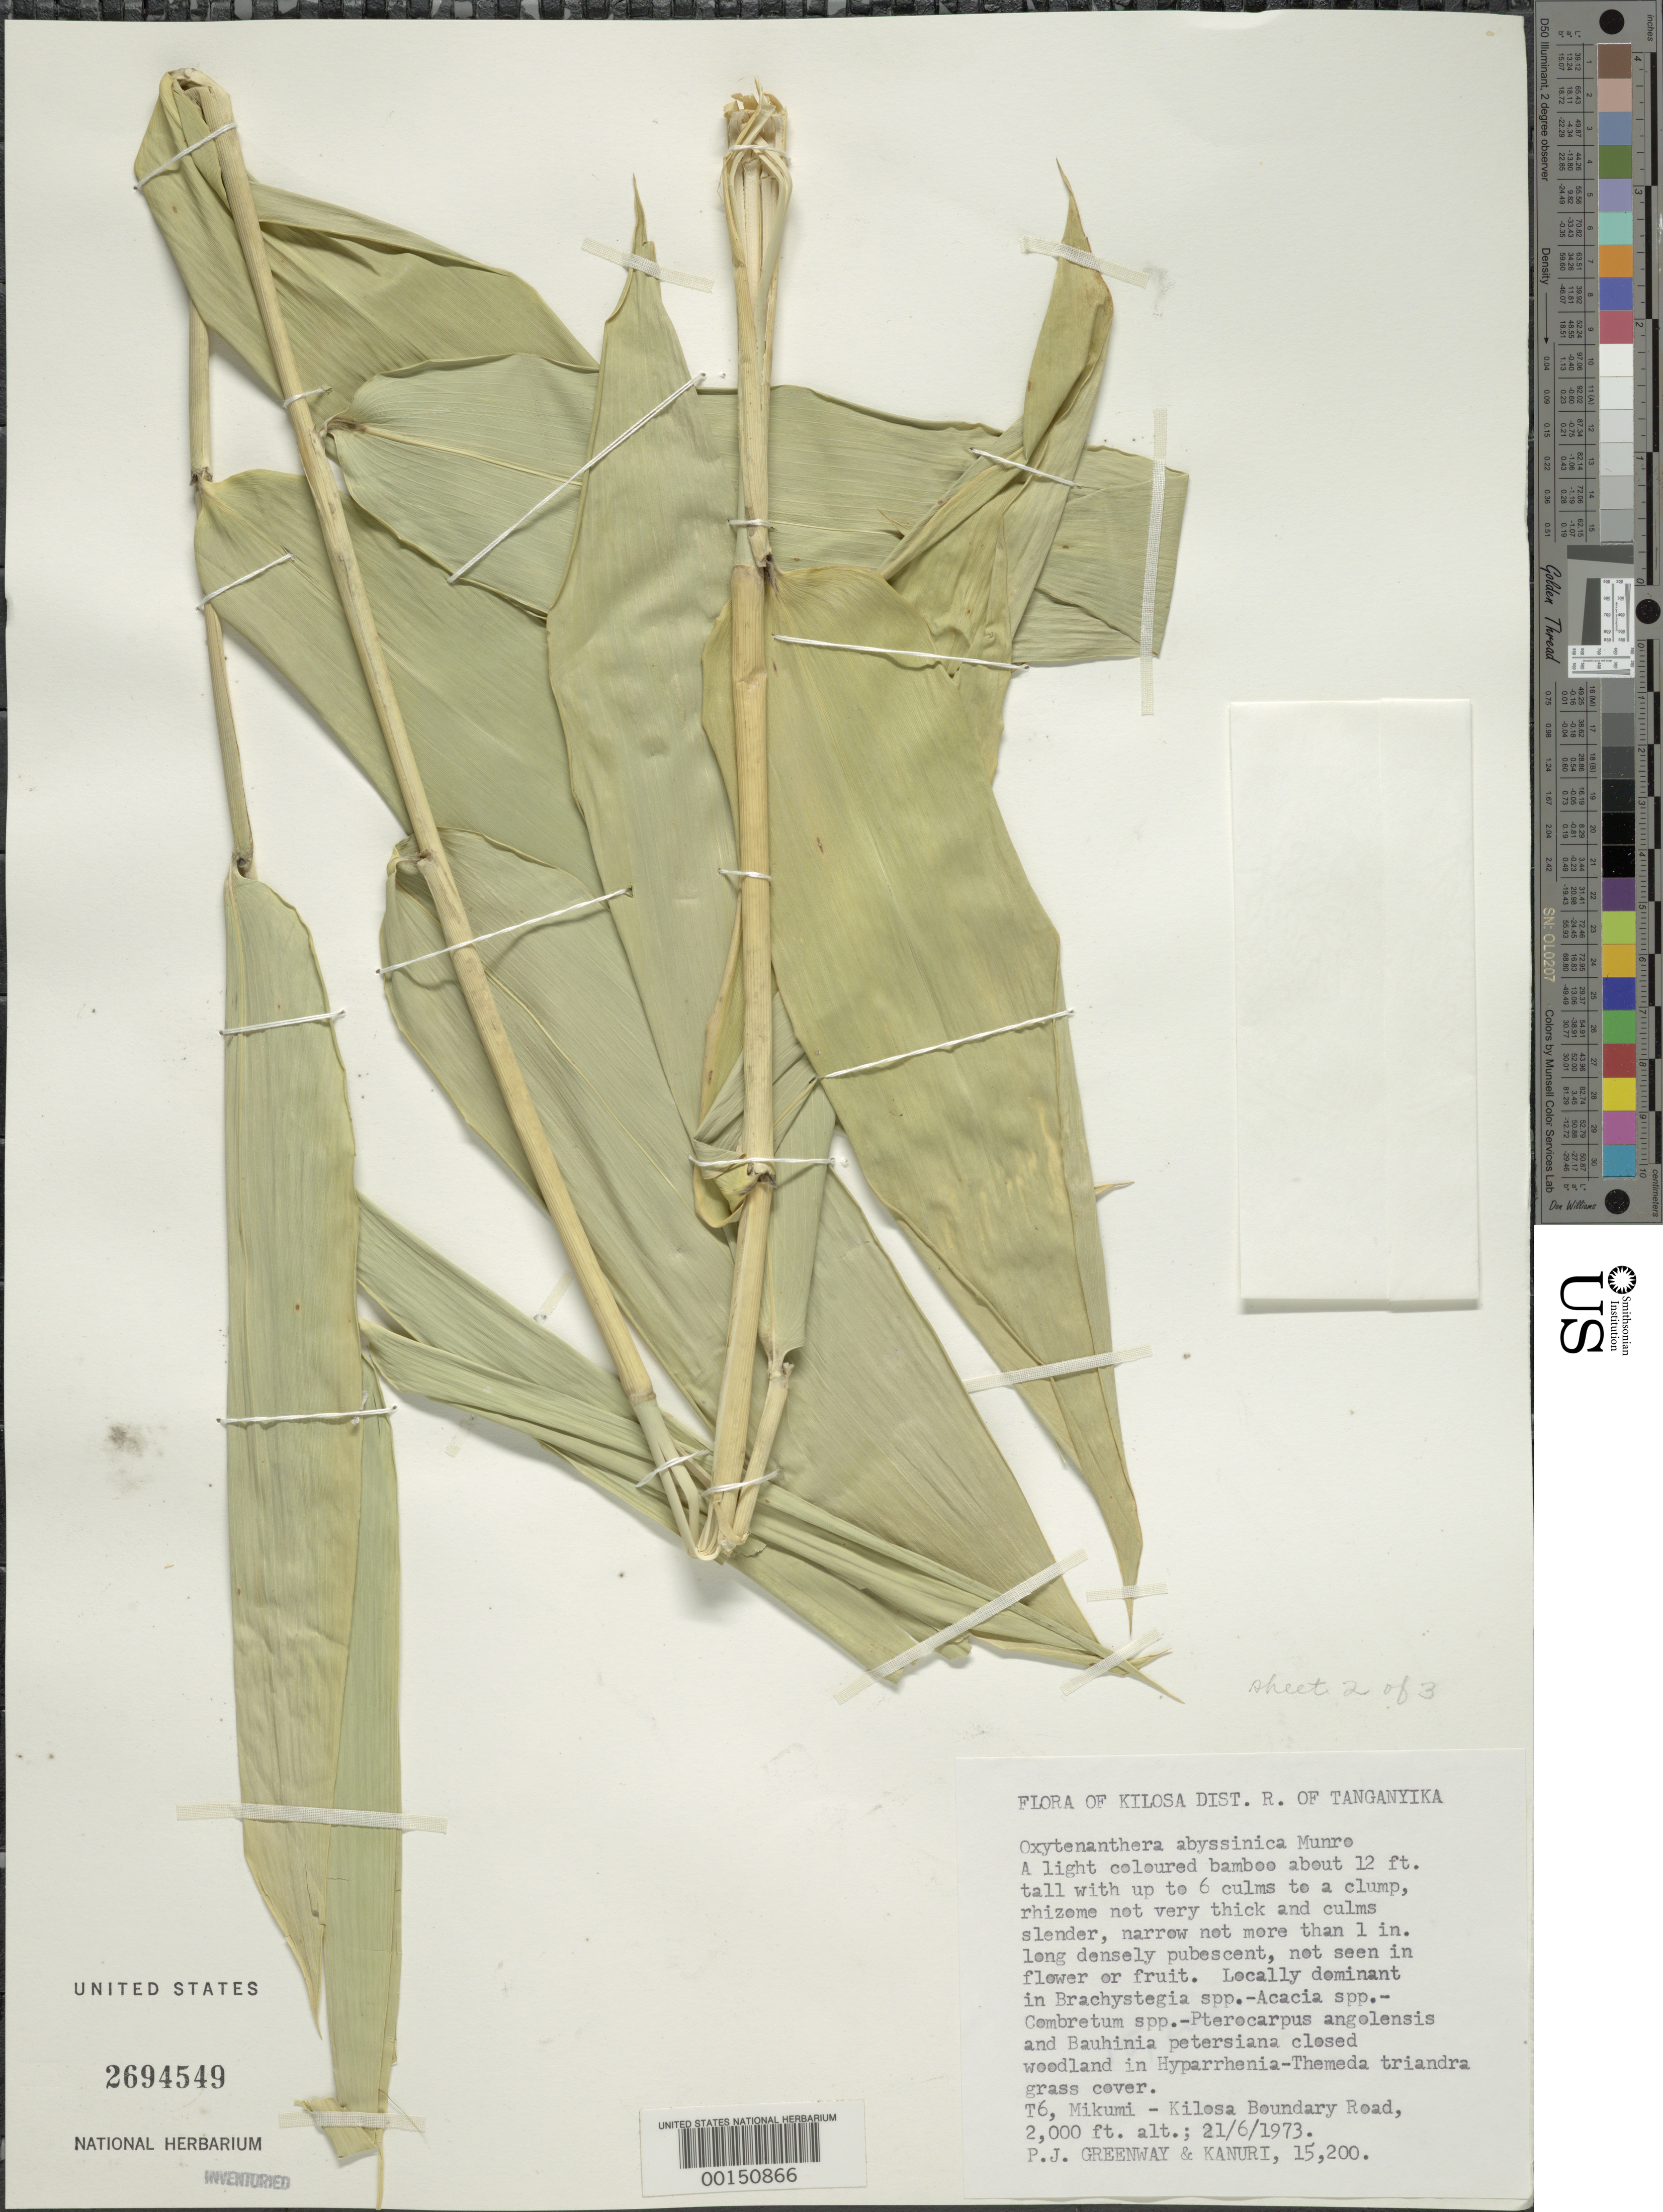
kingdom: Plantae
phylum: Tracheophyta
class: Liliopsida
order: Poales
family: Poaceae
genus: Oxytenanthera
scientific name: Oxytenanthera abyssinica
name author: (A. Rich.) Munro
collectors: P. J. Greenway & -. Kanuri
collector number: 15200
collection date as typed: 21 Jun 1973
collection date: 1973-06-21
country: Tanzania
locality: Mikumi-kilosa boundary rd.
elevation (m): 610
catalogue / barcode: US 2694549